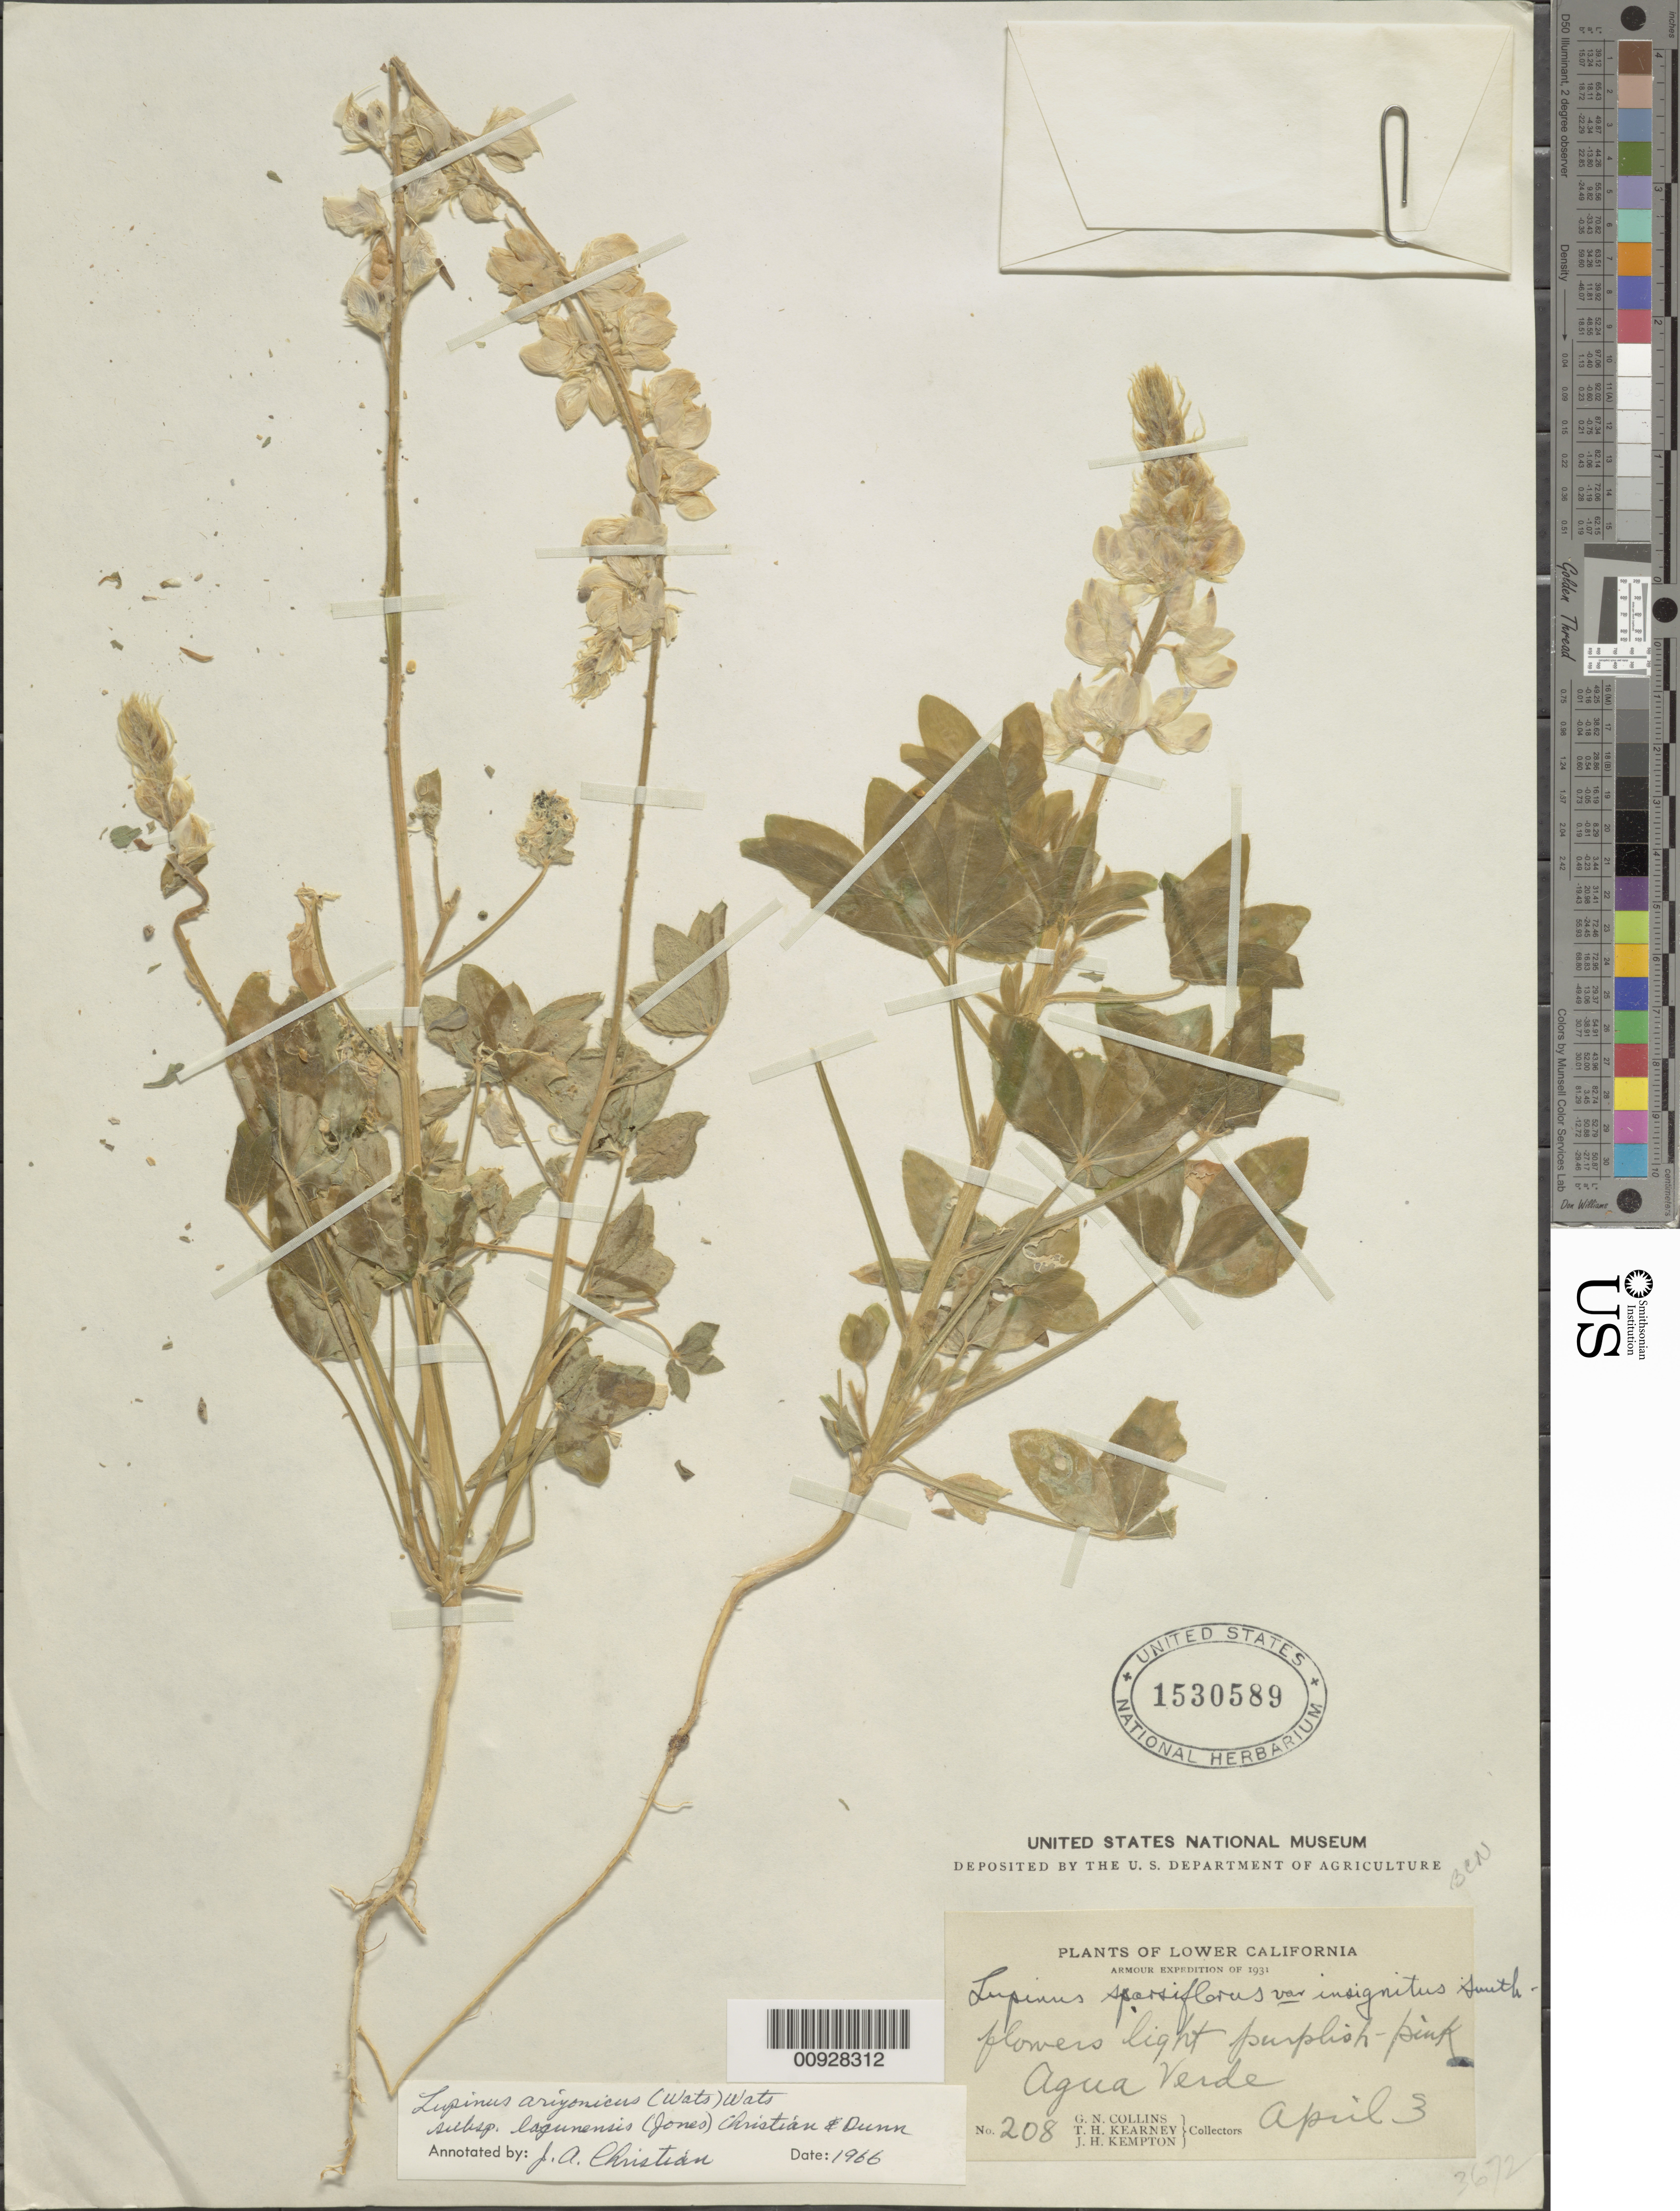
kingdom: Plantae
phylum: Tracheophyta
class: Magnoliopsida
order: Fabales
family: Fabaceae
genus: Lupinus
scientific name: Lupinus arizonicus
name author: (S. Watson) S. Watson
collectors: G. N. Collins, T. H. Kearney & J. H. Kempton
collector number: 208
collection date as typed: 03 Apr 1931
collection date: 1931-04-03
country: Mexico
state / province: Baja California Norte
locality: Agua Verde, Lower California.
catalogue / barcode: US 1530589